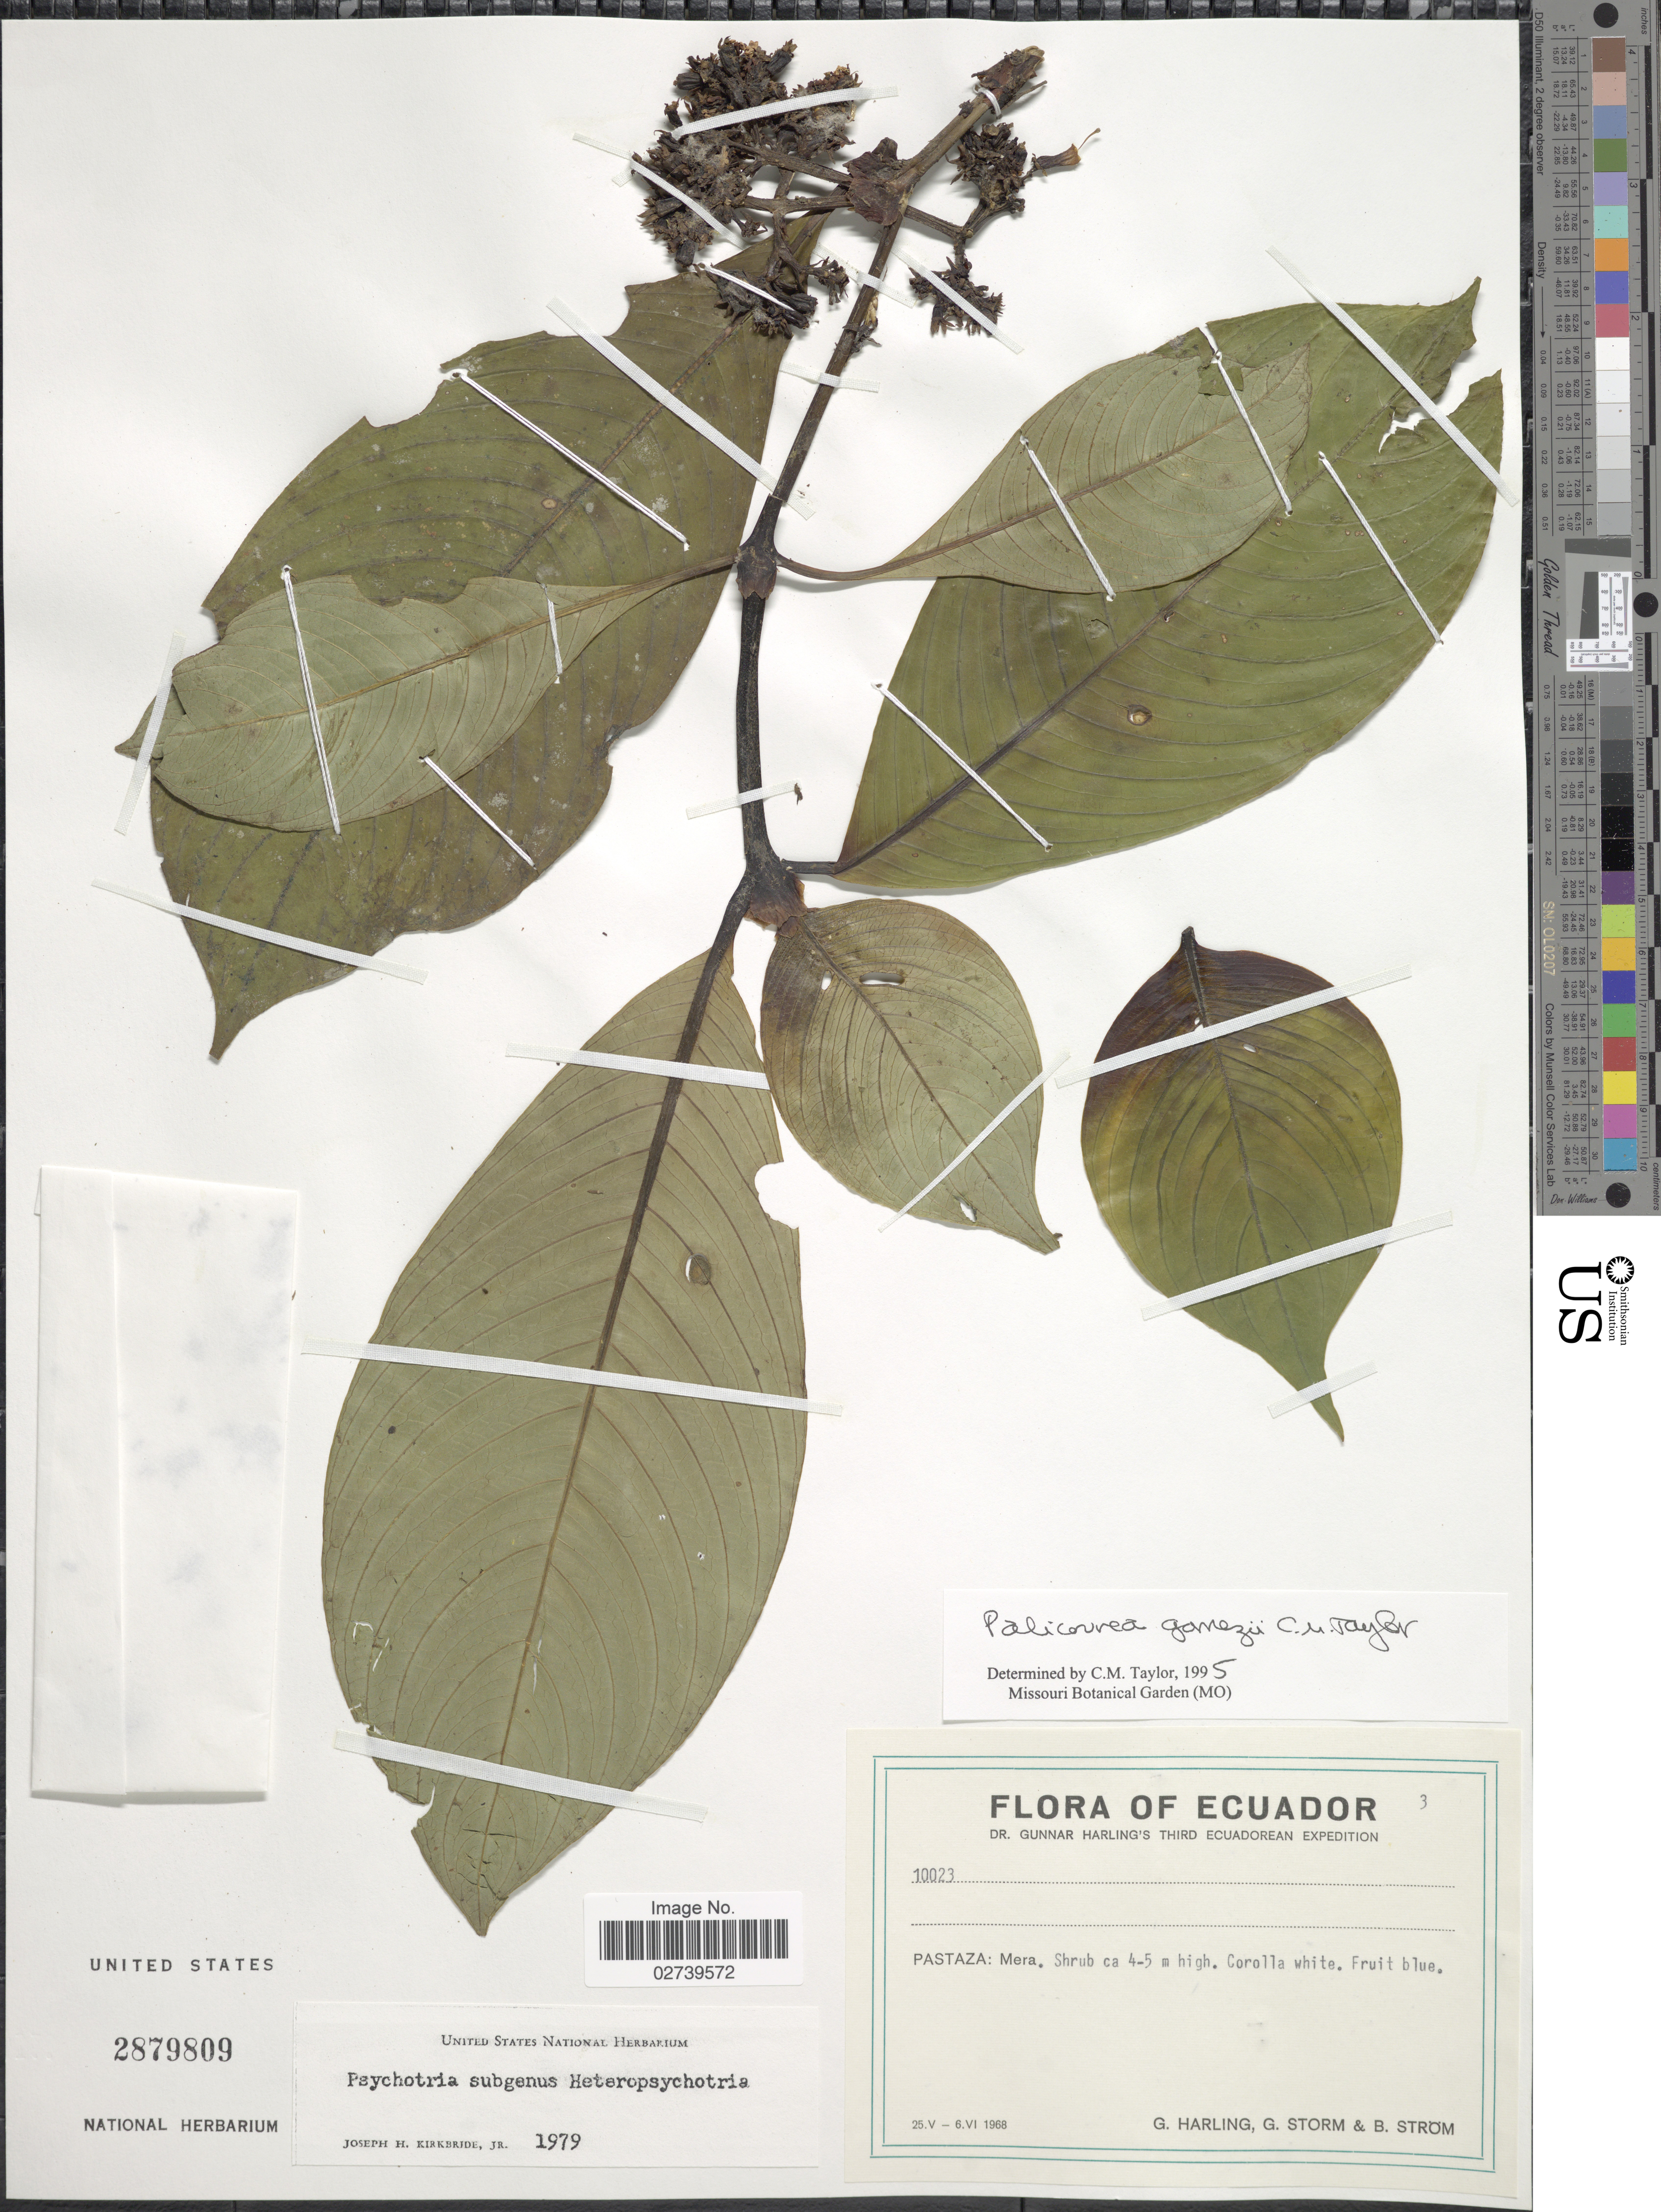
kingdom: Plantae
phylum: Tracheophyta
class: Magnoliopsida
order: Gentianales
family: Rubiaceae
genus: Palicourea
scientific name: Palicourea gomezii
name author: C.M. Taylor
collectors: G. Harling, G. Storm & B. Ström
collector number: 10023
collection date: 1968-05-25/1968-06-06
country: Ecuador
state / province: Pastaza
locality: Mera.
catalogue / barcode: US 2879809